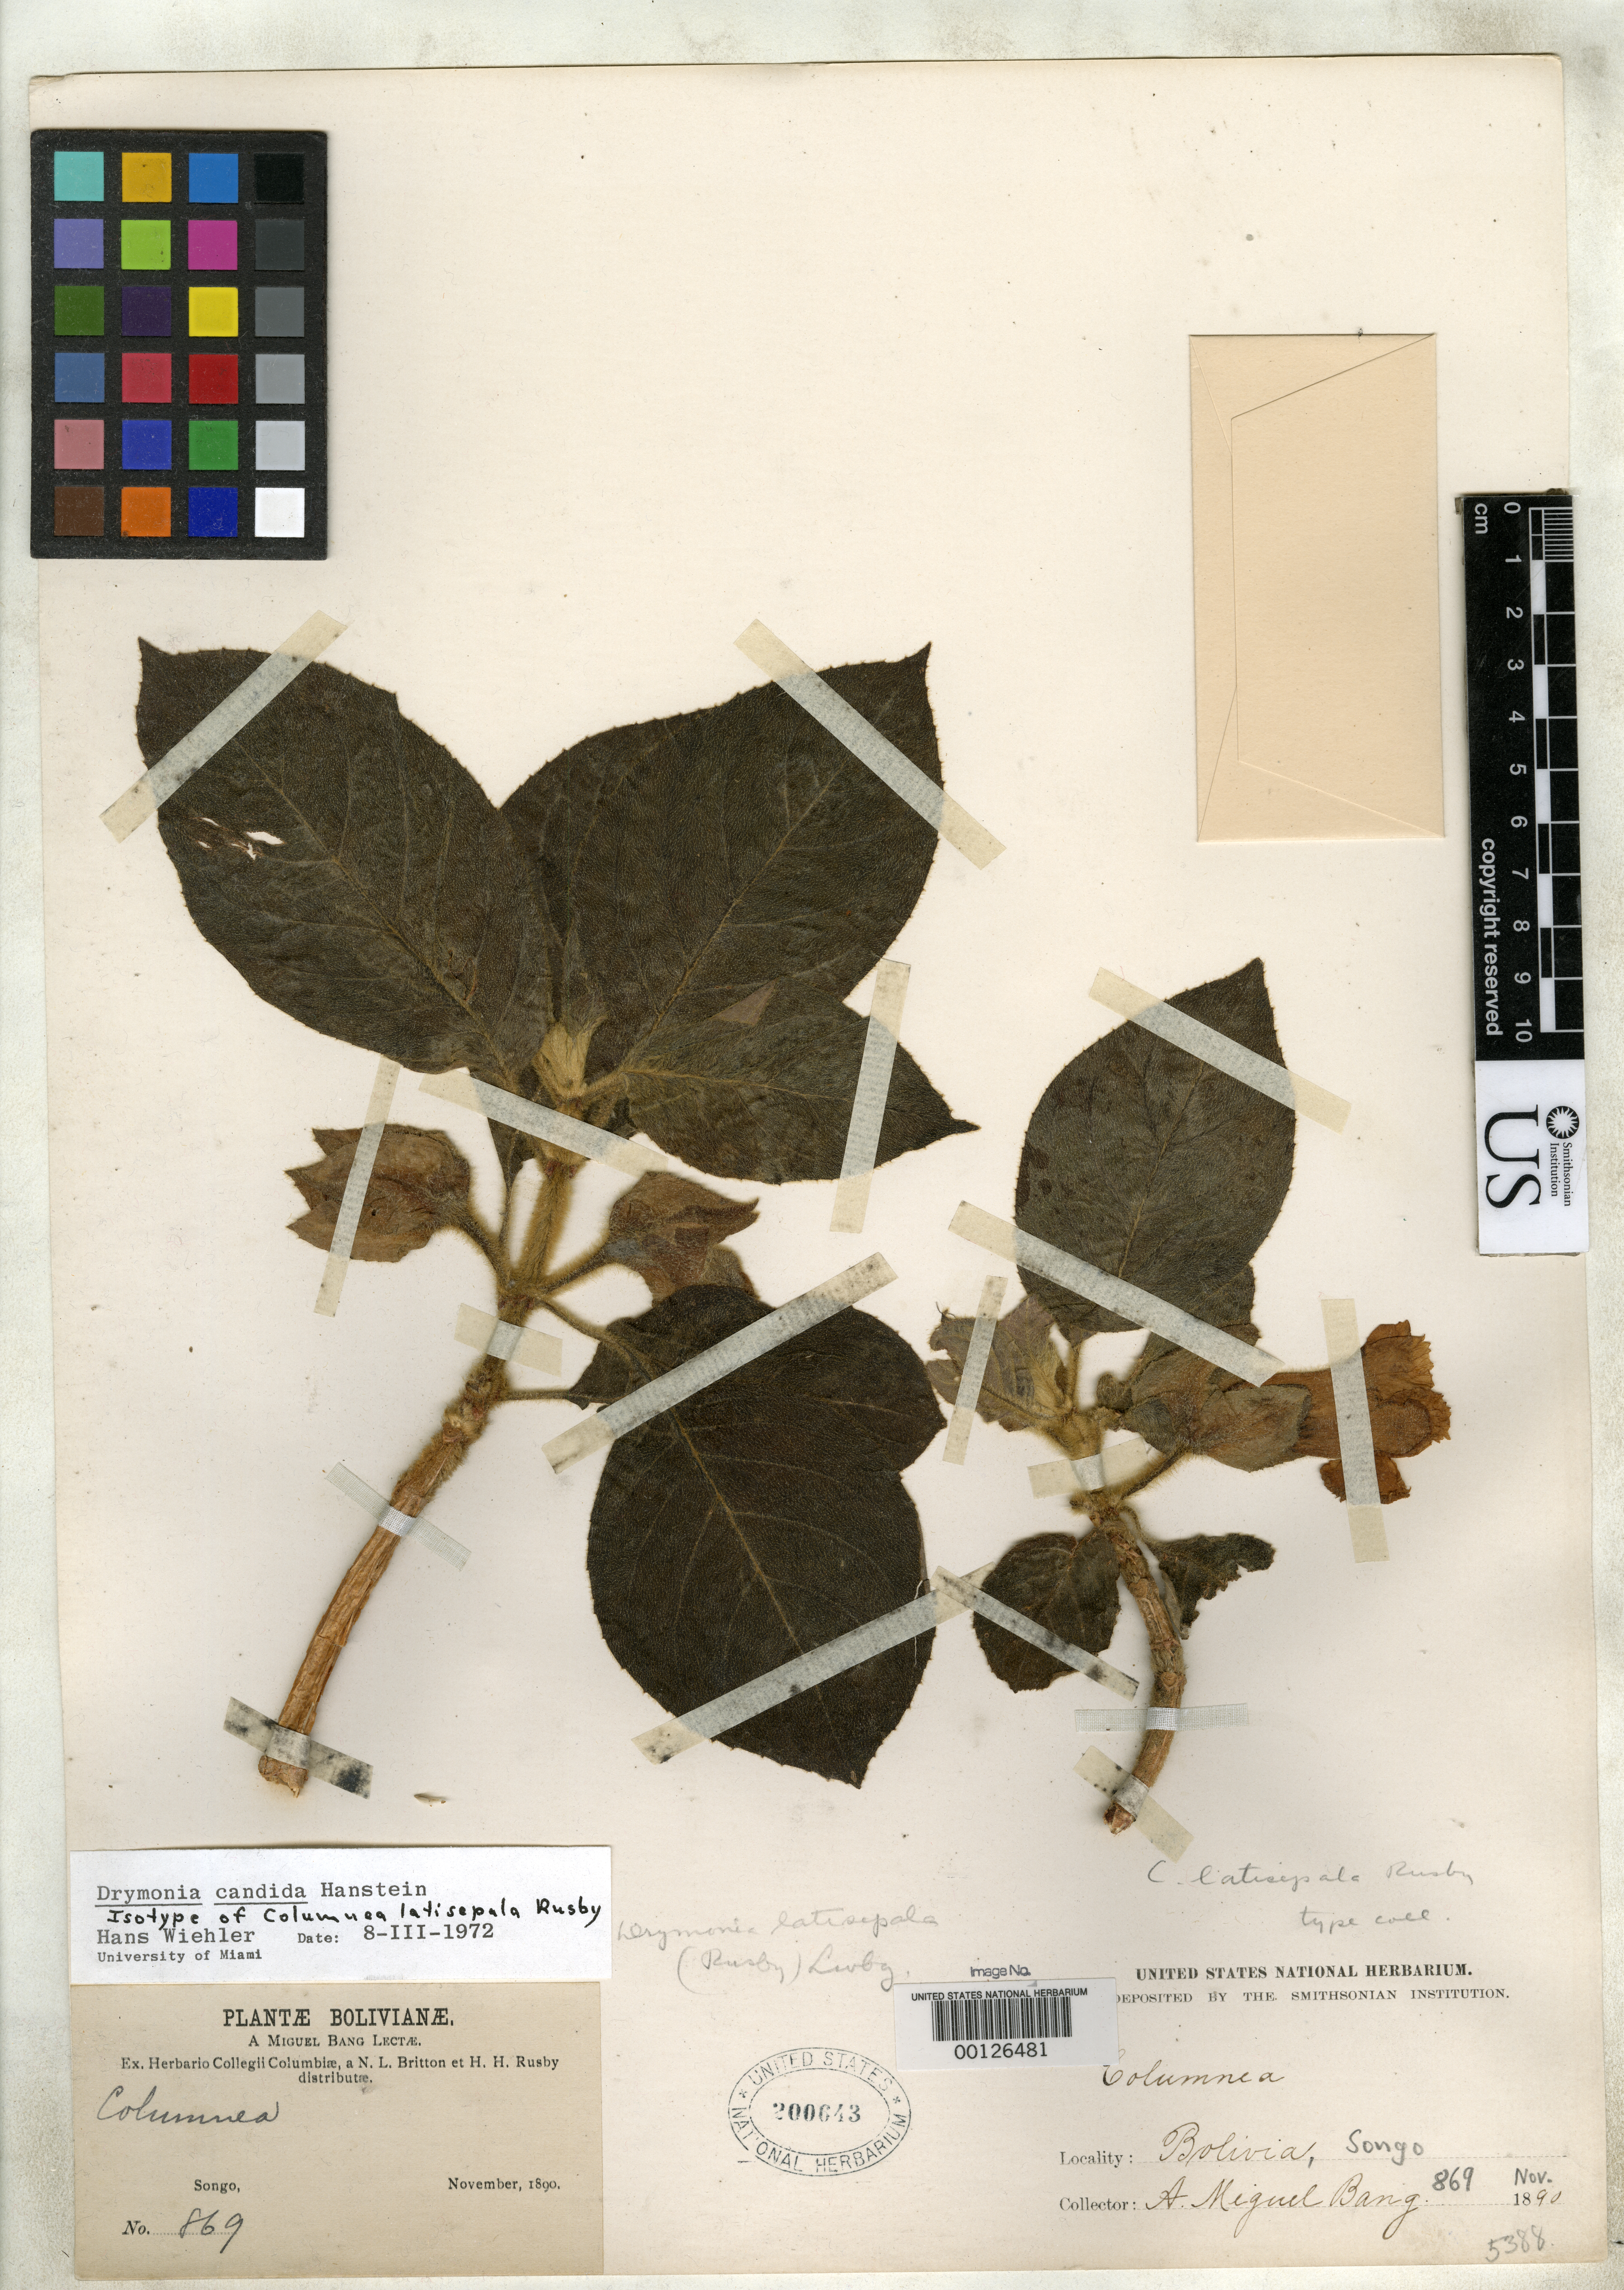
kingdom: Plantae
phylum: Tracheophyta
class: Magnoliopsida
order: Lamiales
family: Gesneriaceae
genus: Columnea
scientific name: Columnea latisepala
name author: Rusby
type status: Isotype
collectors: M. Bang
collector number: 869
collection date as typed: Nov 1890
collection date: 1890-11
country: Bolivia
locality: Songo.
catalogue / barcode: US 200643